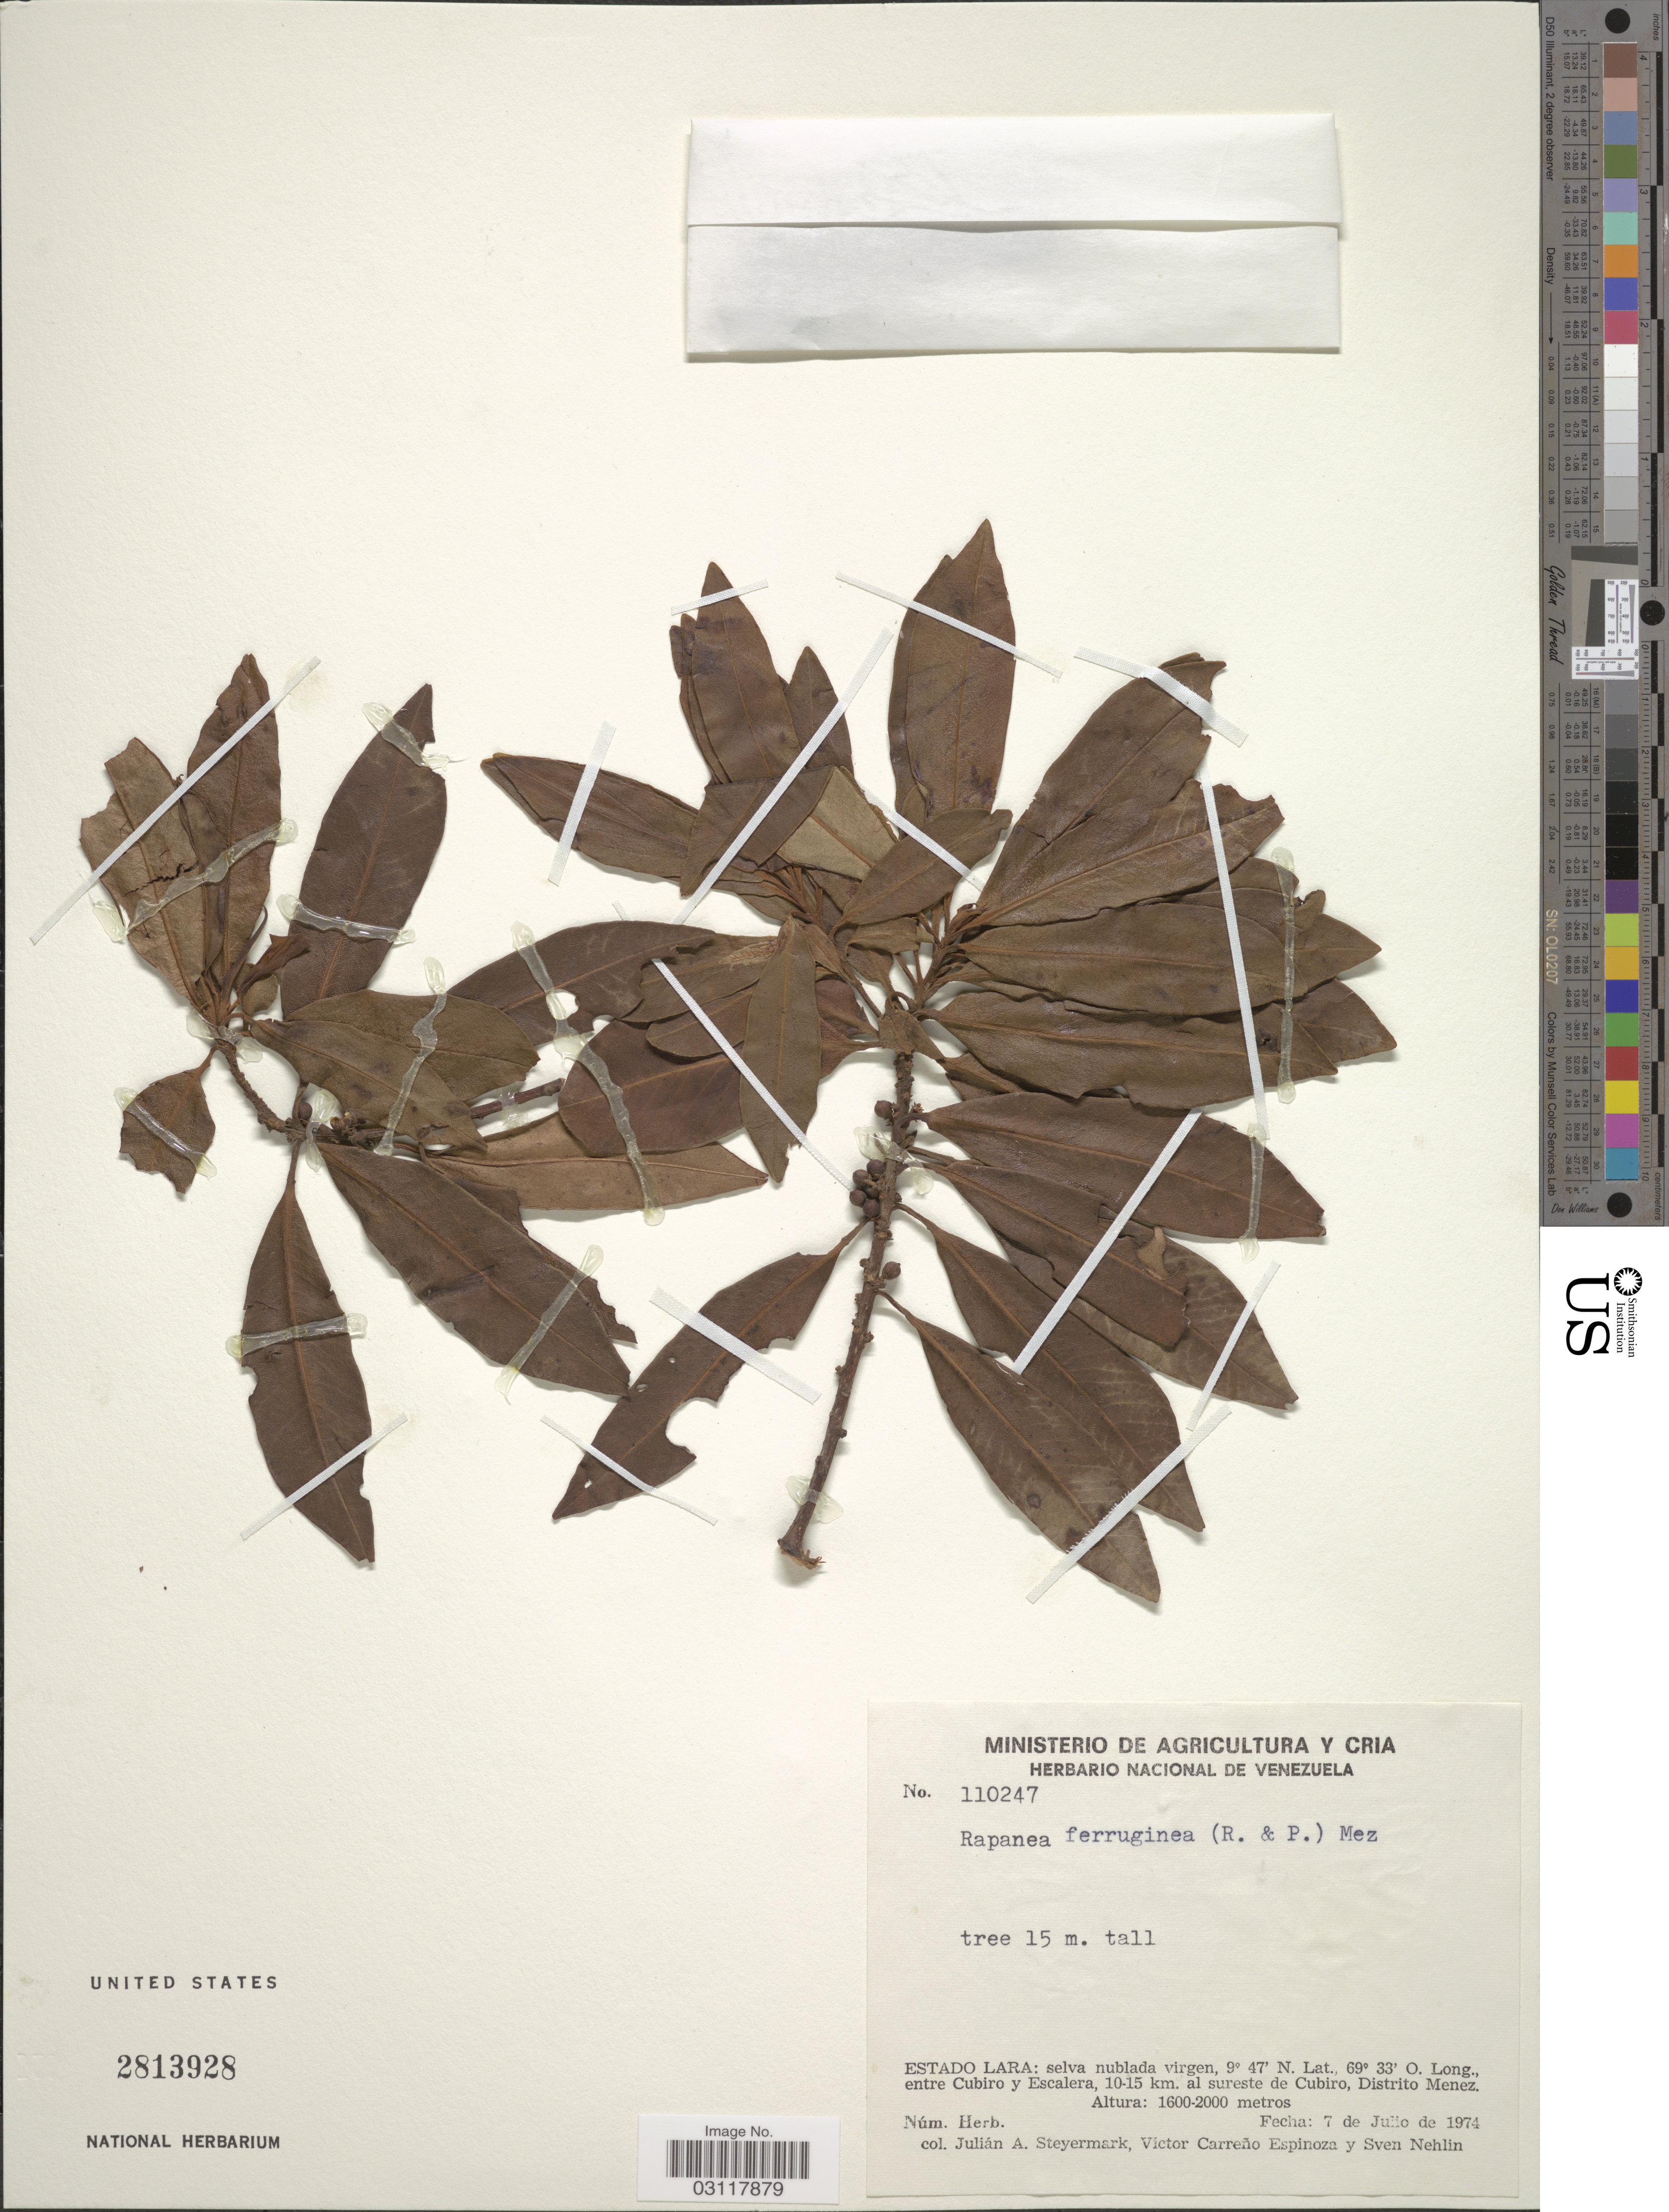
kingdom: Plantae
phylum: Tracheophyta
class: Magnoliopsida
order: Ericales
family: Primulaceae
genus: Rapanea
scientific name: Rapanea ferruginea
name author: (Ruiz & Pav.) Mez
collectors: J. Steyermark, V. Carreño E. & S. Nehlin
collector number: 110247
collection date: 1974-07-07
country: Venezuela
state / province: Lara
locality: Selva nublada virgen. Entre Cubiro y Escalera, 10-15 km. al sureste de Cubiro, Distrito Menez.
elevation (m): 1600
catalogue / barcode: US 2813928